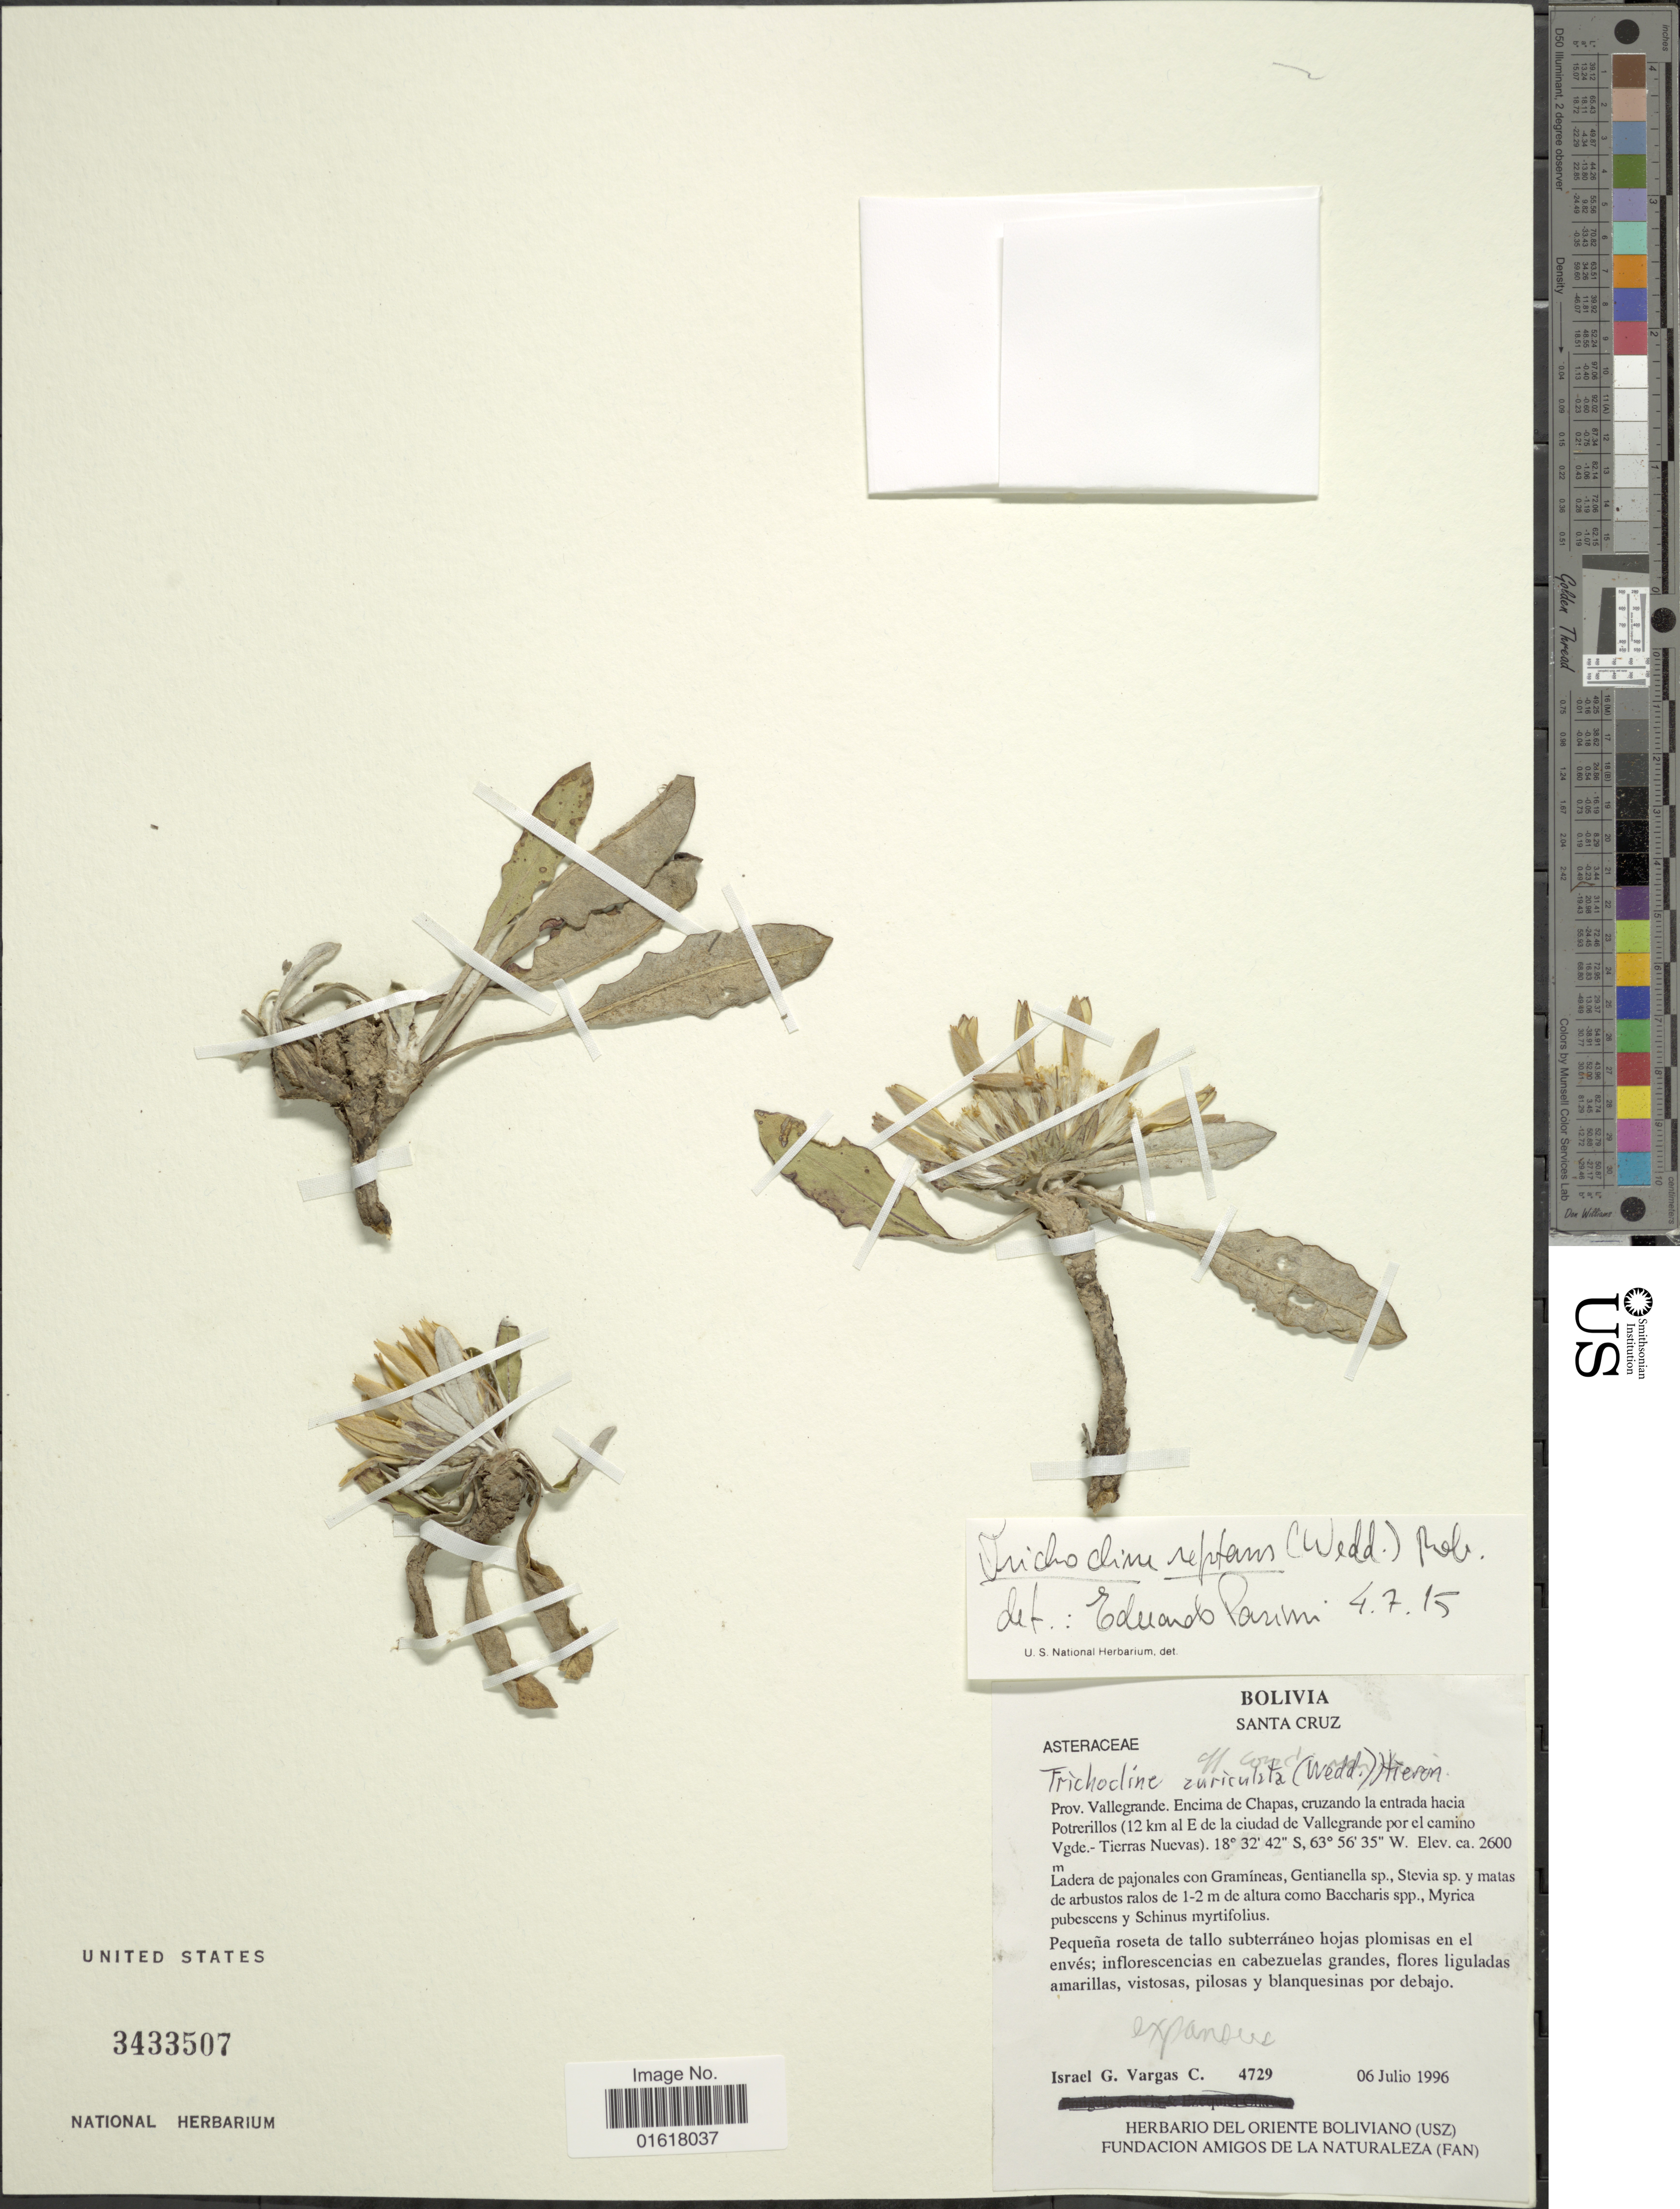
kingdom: Plantae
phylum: Tracheophyta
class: Magnoliopsida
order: Asterales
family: Asteraceae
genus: Trichocline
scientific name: Trichocline reptans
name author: (Wedd.) Hieron.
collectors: I. G. Vargas C.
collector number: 4729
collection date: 1996-07-06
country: Bolivia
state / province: Santa Cruz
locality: Prov. Vallegrande. Encima de Chapas, cruzando la entrada hacia Potrerillos (12 km al E de la ciudad de Vallegrande por el camino Vgde.- Tierras Nuevas)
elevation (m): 2600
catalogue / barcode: US 3433507